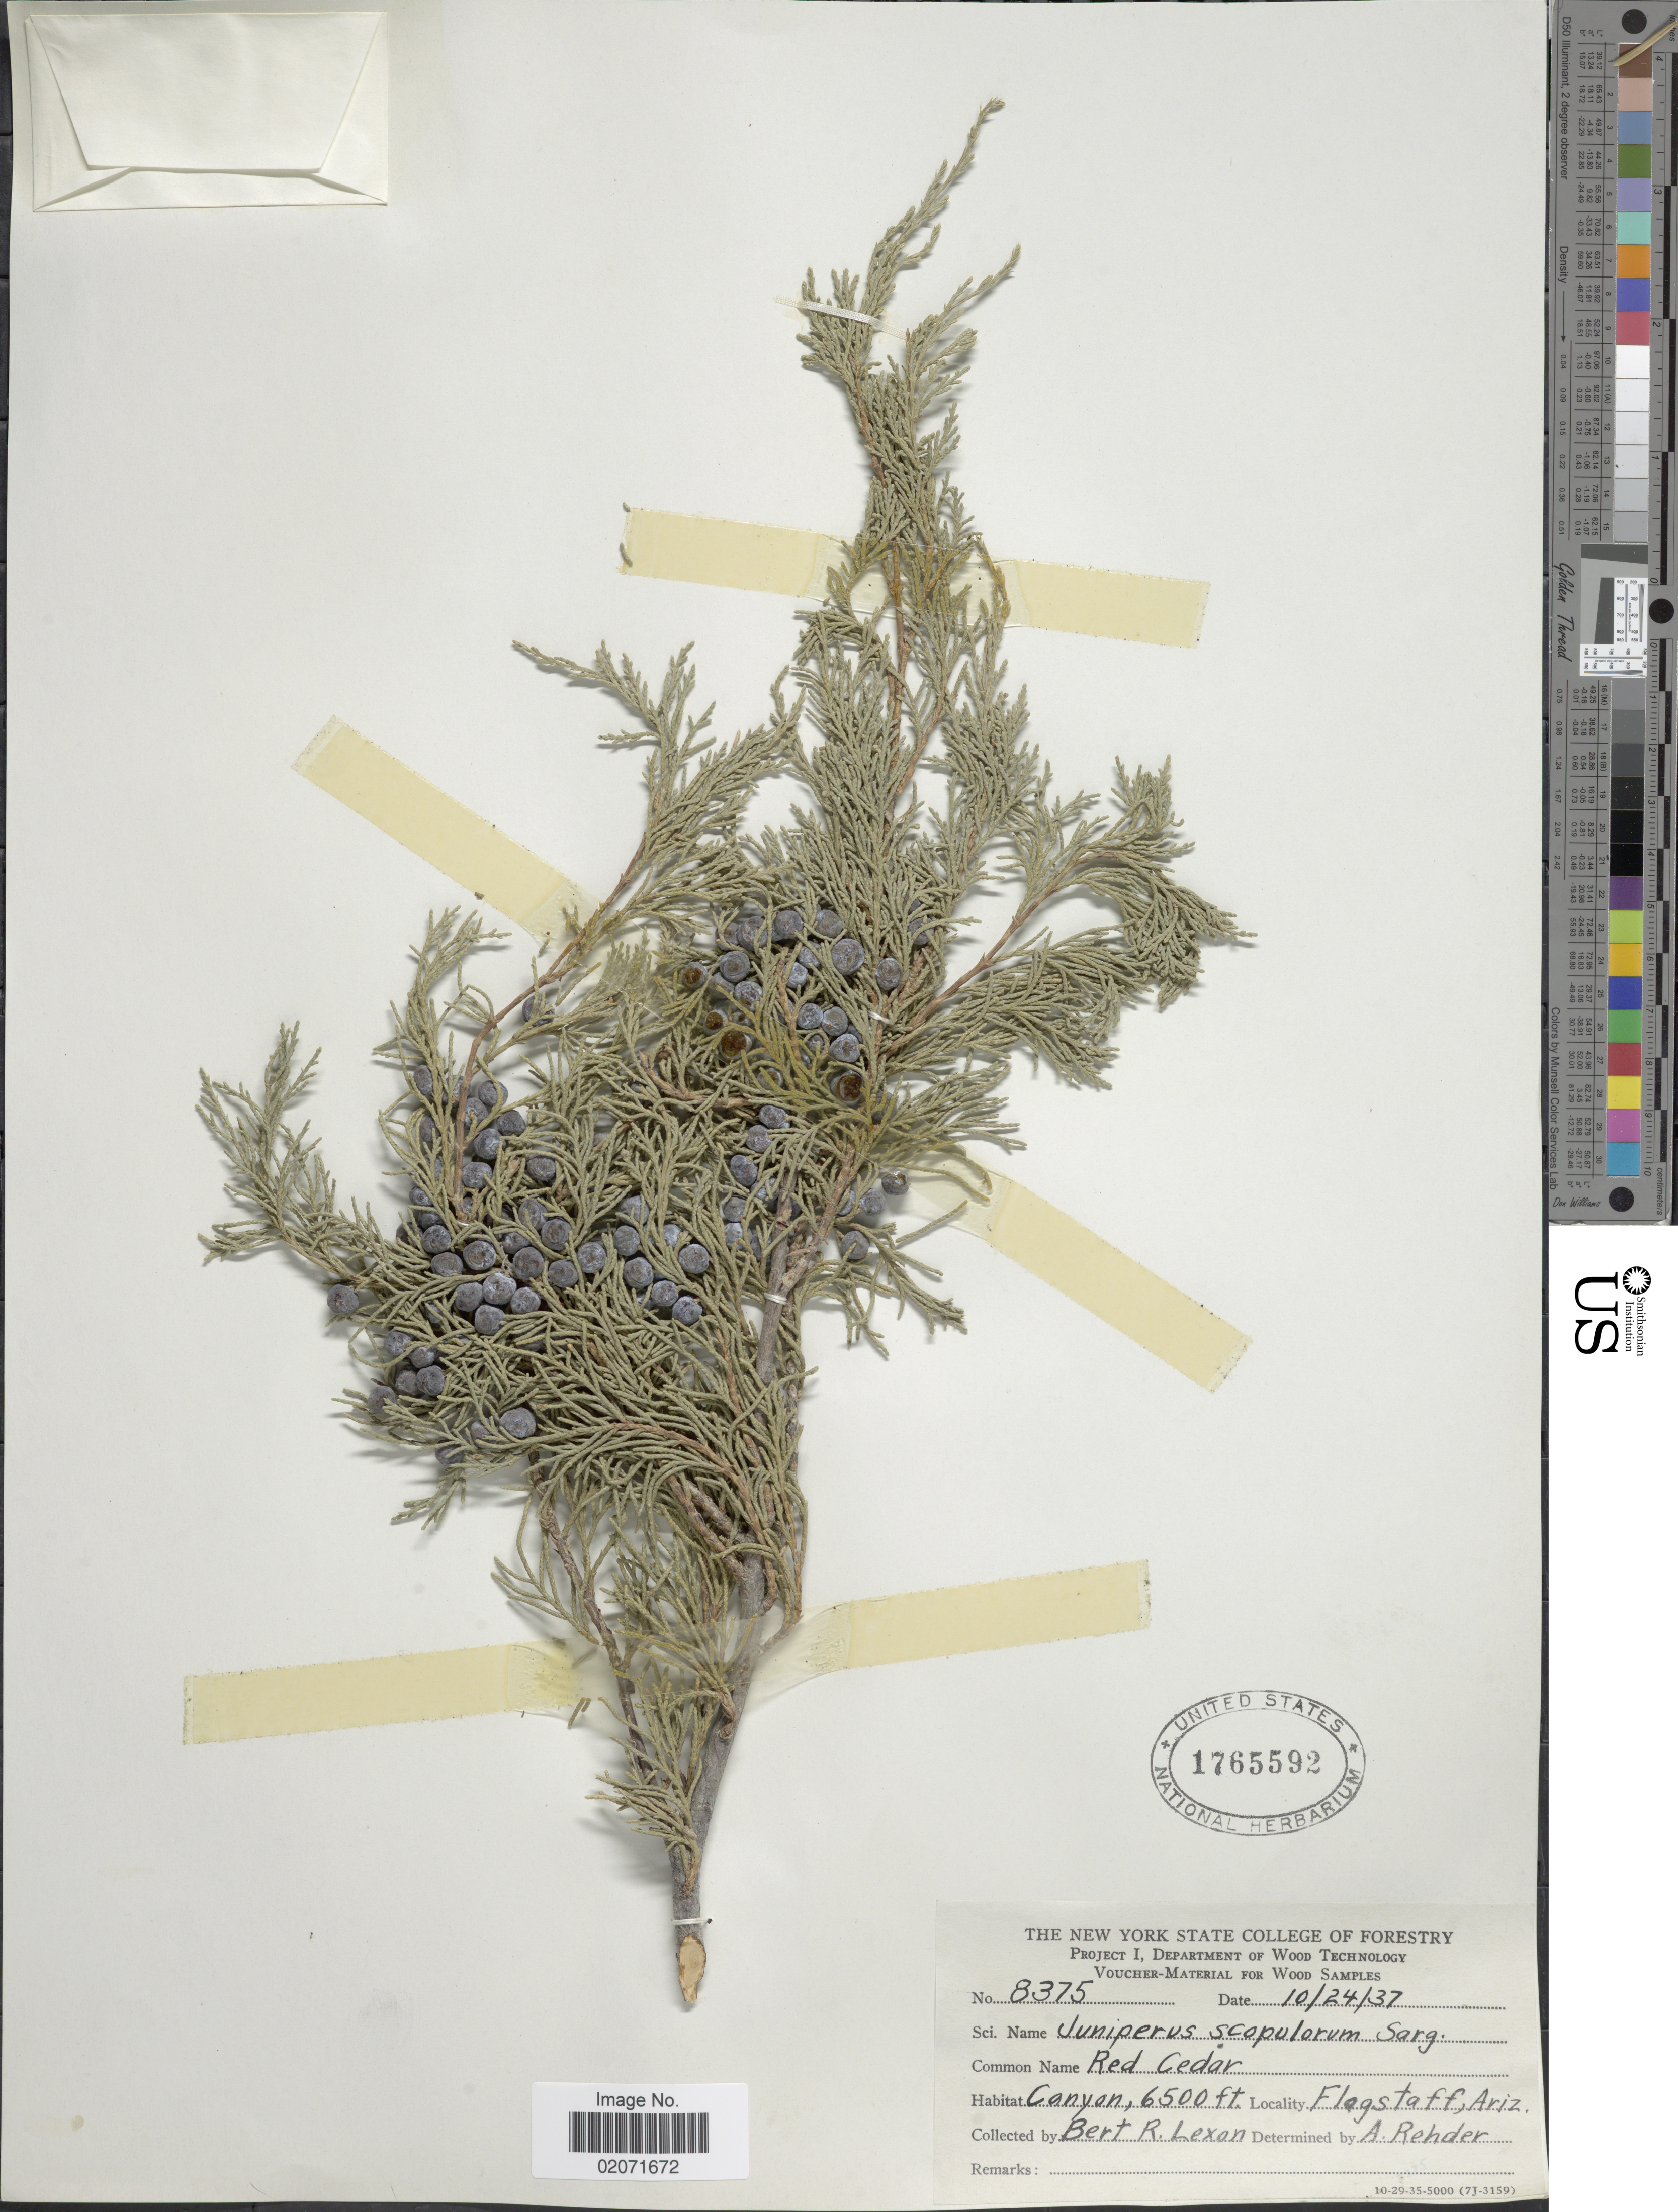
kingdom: Plantae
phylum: Tracheophyta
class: Pinopsida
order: Pinales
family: Cupressaceae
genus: Juniperus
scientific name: Juniperus scopulorum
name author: Sarg.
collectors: B. Lexen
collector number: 8375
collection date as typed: Transcribed d/m/y: 24/10/37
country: United States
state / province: Arizona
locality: Canyon, Flagstaff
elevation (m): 1981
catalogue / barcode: US 1765592